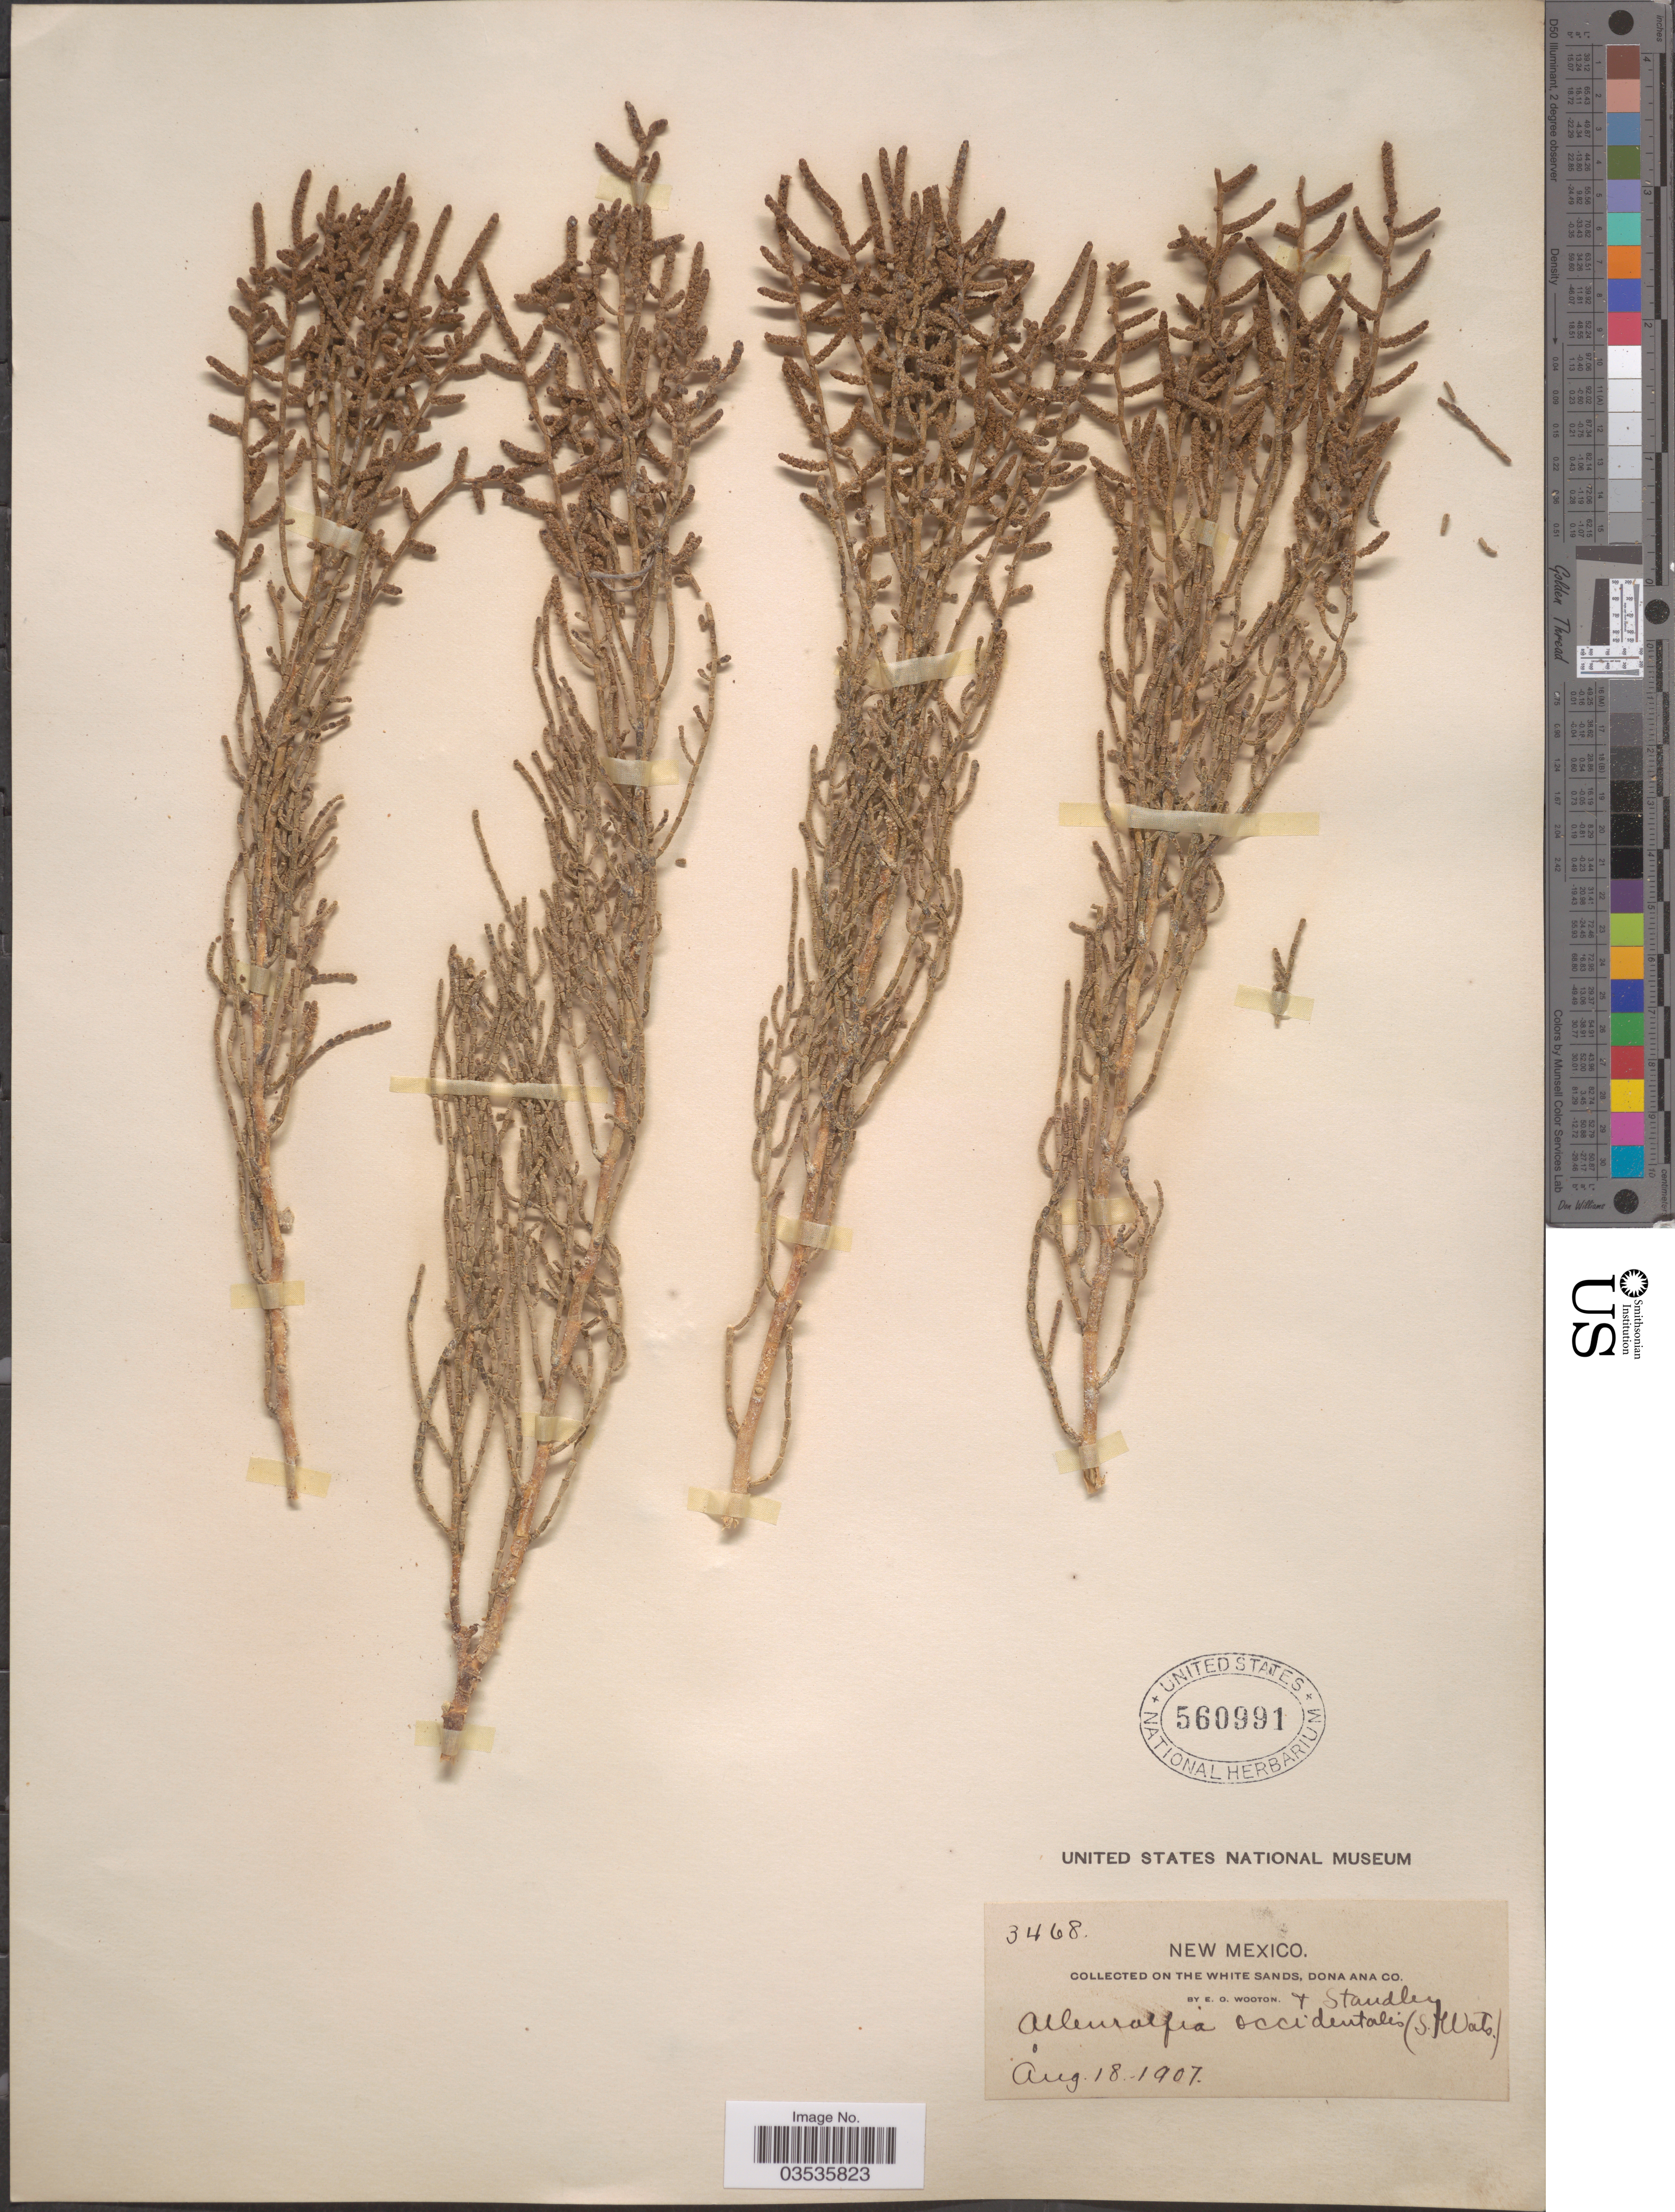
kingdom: Plantae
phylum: Tracheophyta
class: Magnoliopsida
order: Caryophyllales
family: Amaranthaceae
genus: Allenrolfea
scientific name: Allenrolfea occidentalis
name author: (S. Watson) Kuntze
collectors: E. O. Wooton & Standley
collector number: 3468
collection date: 1907-08-18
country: United States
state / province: New Mexico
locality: On the White Sands, Dona Ana Co.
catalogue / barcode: US 560991